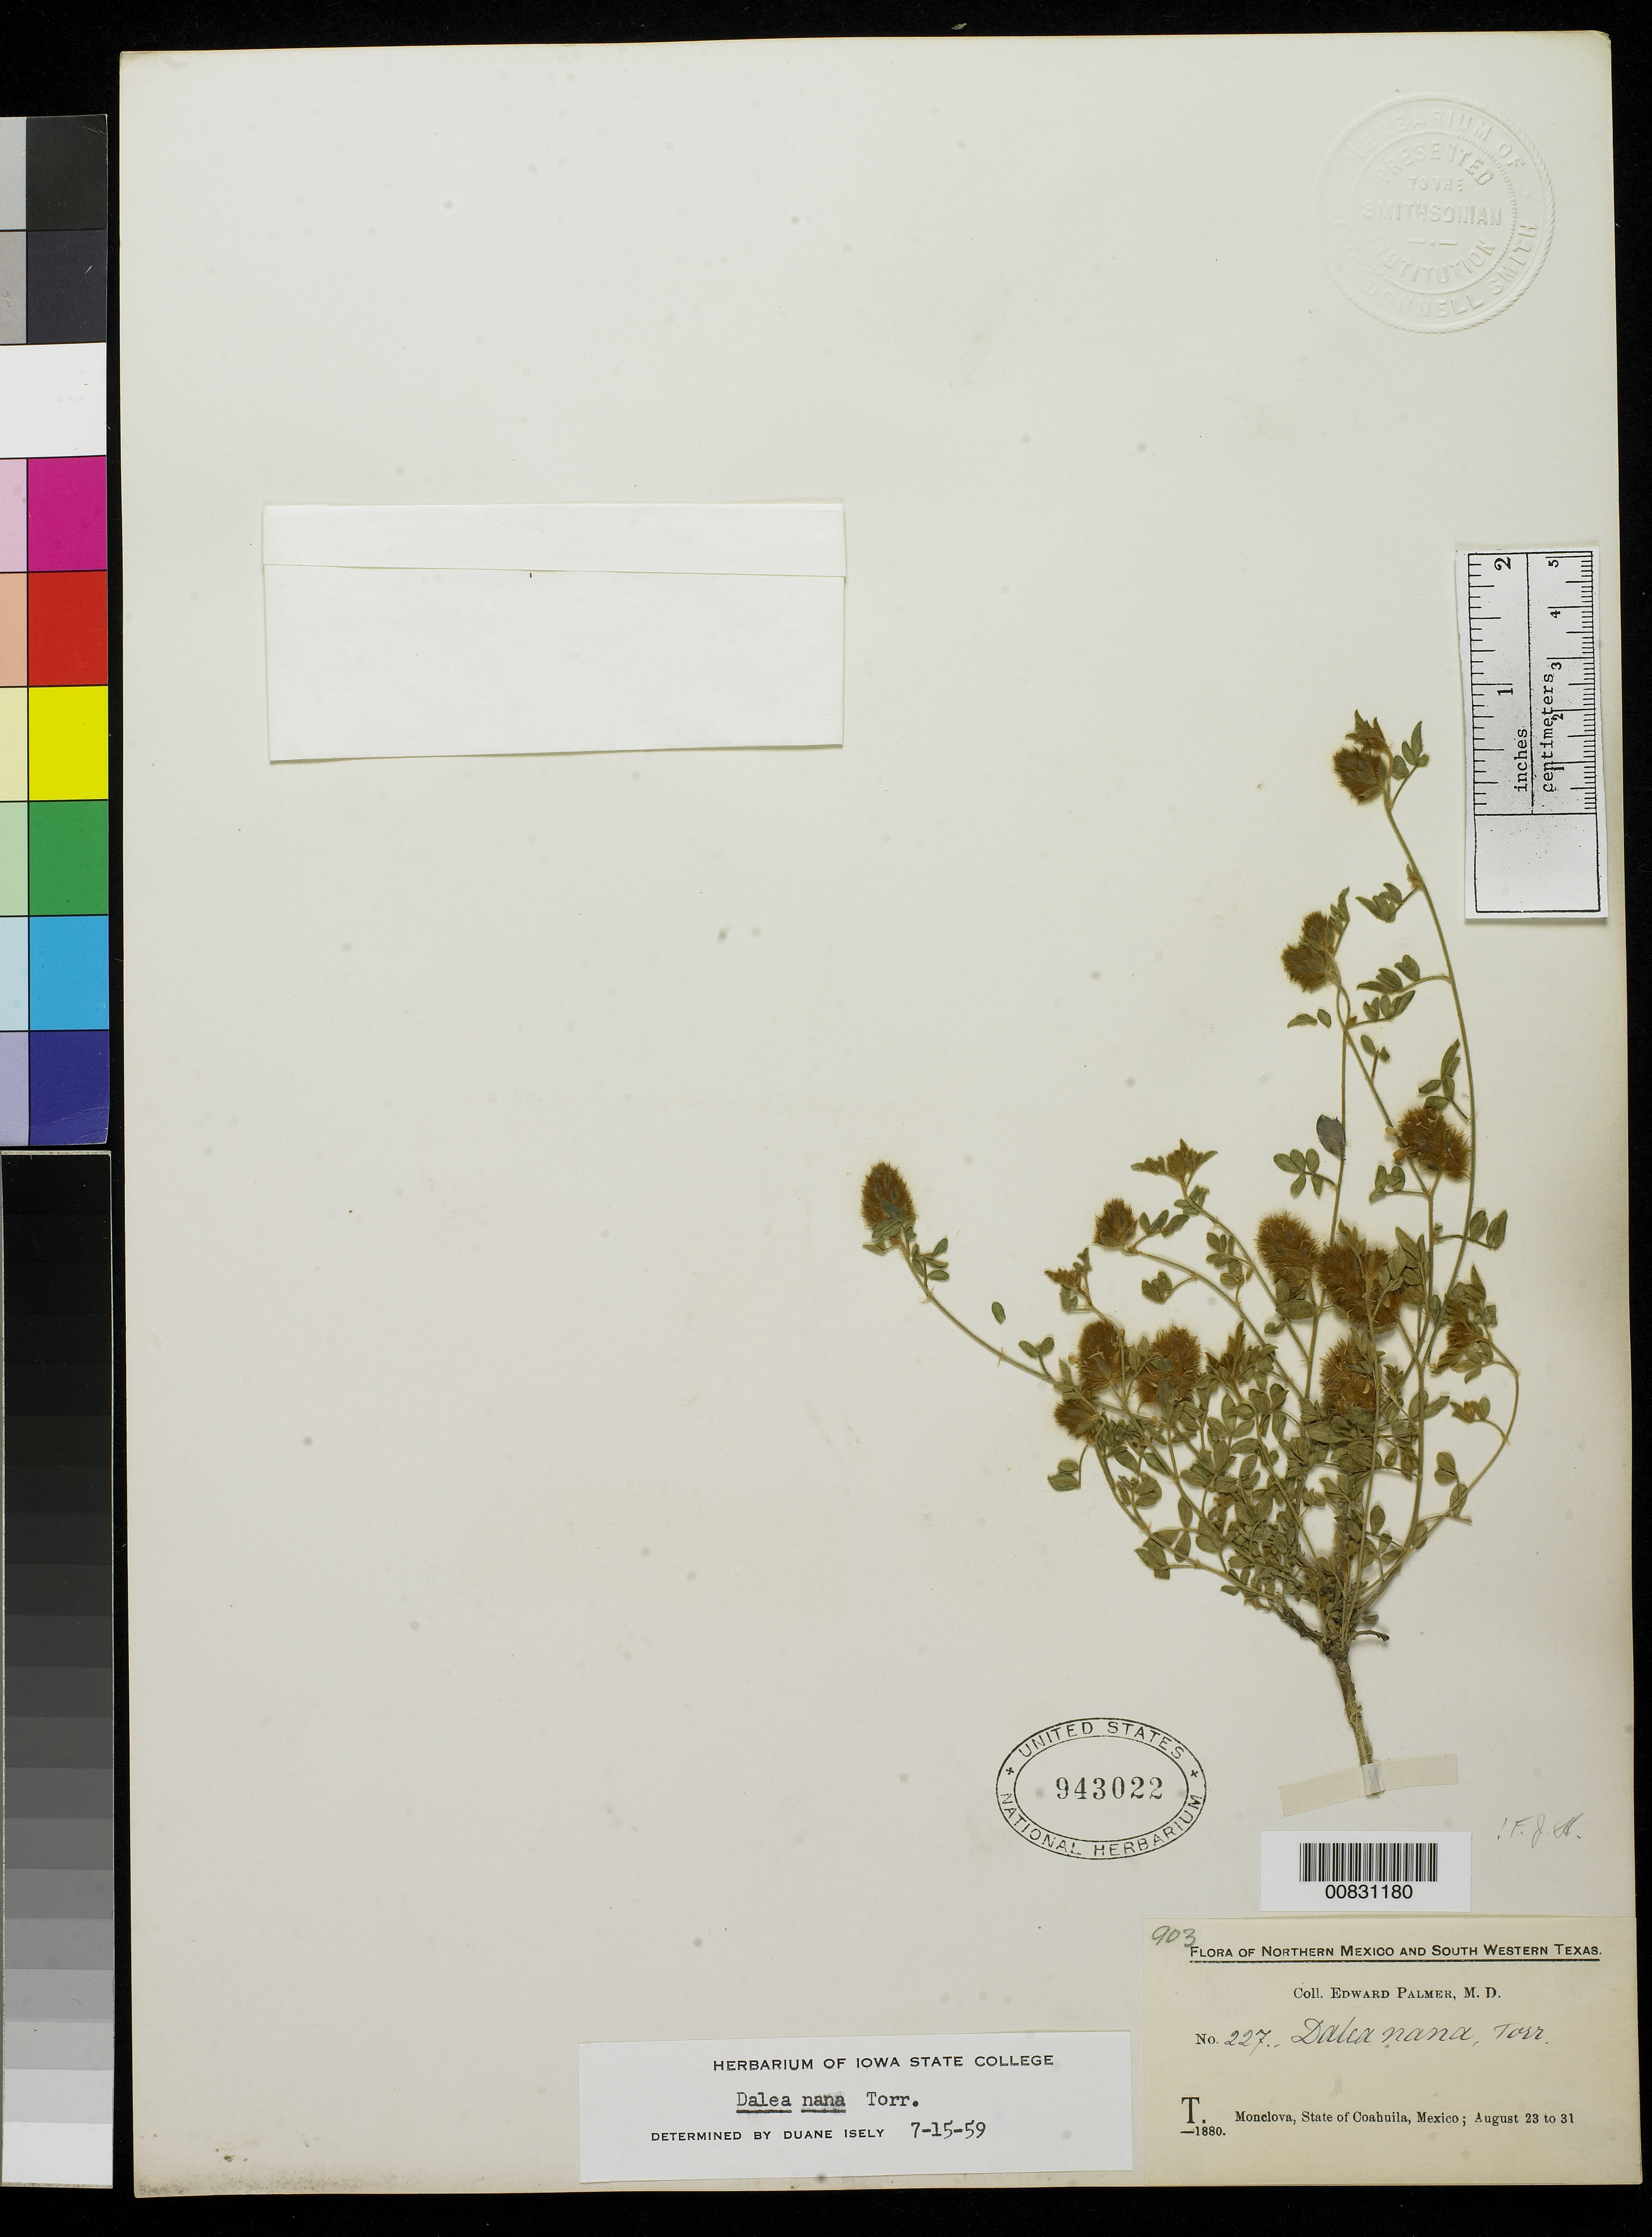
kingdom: Plantae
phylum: Tracheophyta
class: Magnoliopsida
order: Fabales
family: Fabaceae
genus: Dalea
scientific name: Dalea nana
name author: Torr. & A. Gray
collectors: E. Palmer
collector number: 227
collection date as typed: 23 Aug 1880 to 31 Aug 1880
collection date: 1880-08-23/1880-08-31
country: Mexico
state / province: Coahuila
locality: T. Monclova, Coahuila.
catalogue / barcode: US 943022